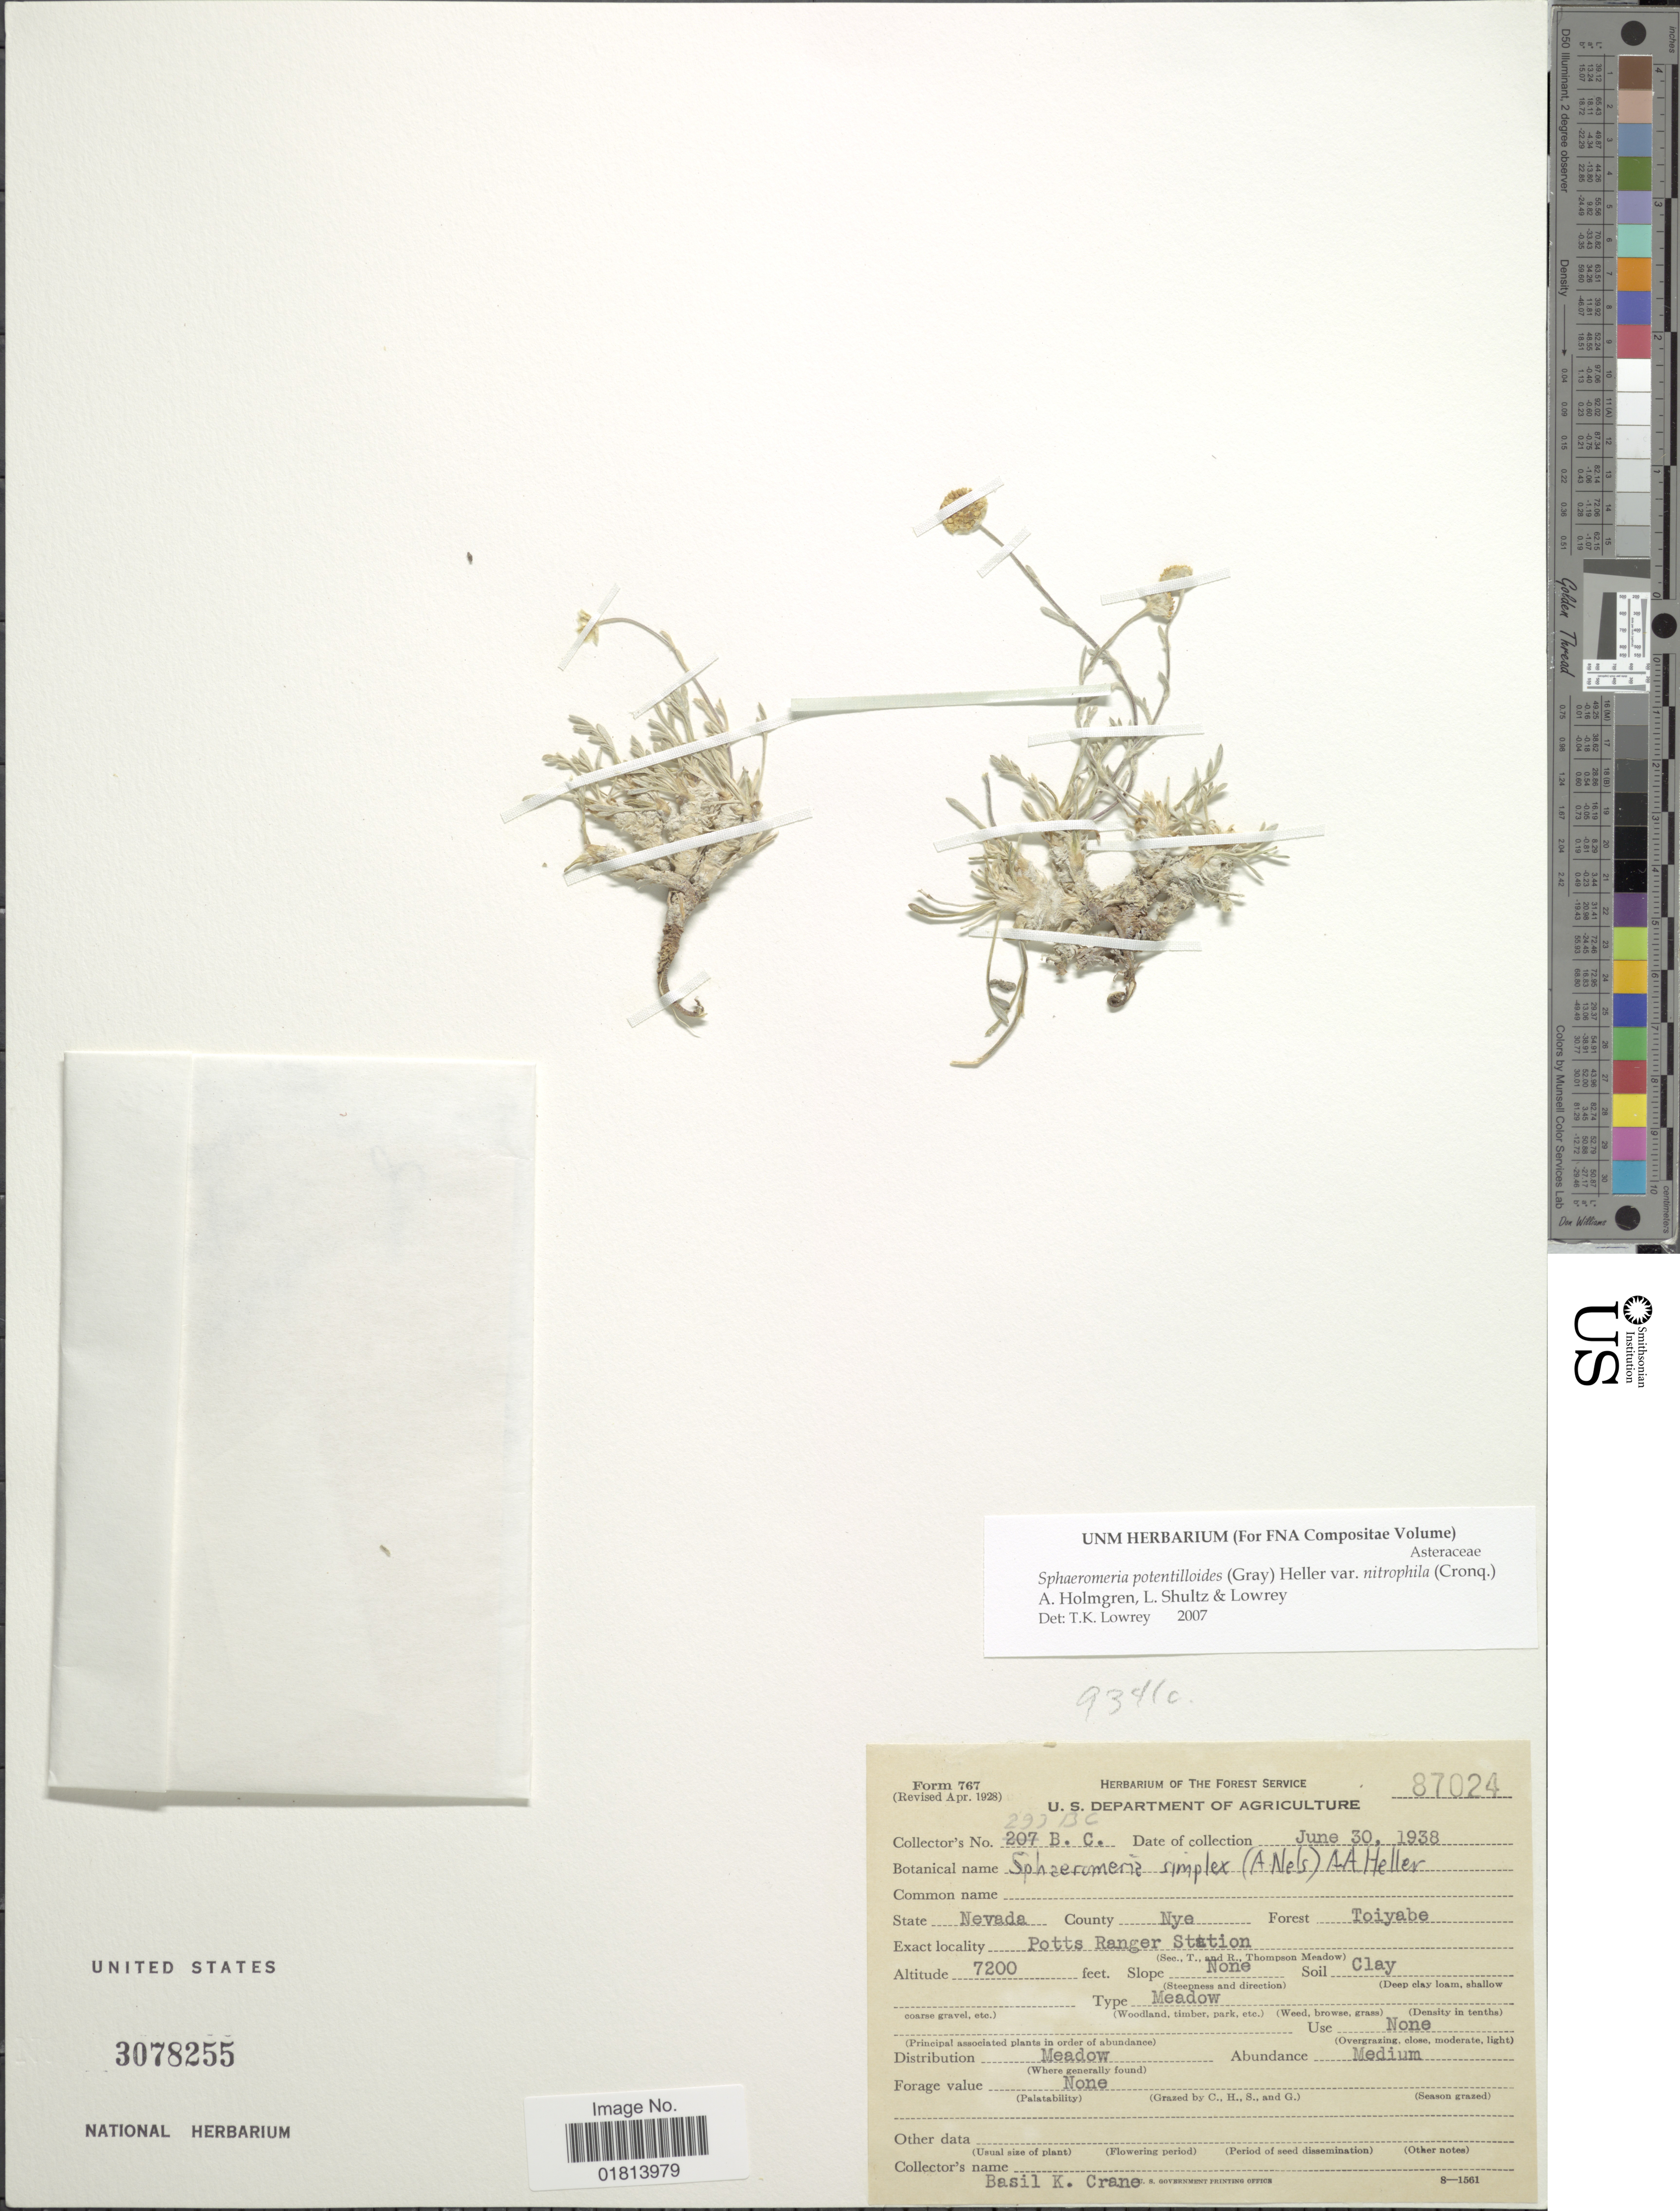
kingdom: Plantae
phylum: Tracheophyta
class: Magnoliopsida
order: Asterales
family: Asteraceae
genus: Sphaeromeria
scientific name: Sphaeromeria potentilloides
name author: (A. Gray) A. Heller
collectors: B. Crane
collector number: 293BC*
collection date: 1938-06-30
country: United States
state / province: Nevada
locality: State Nevada. County Nye. Forest Toiyabe. Potts Ranger Station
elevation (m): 2195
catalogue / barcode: US 3078255